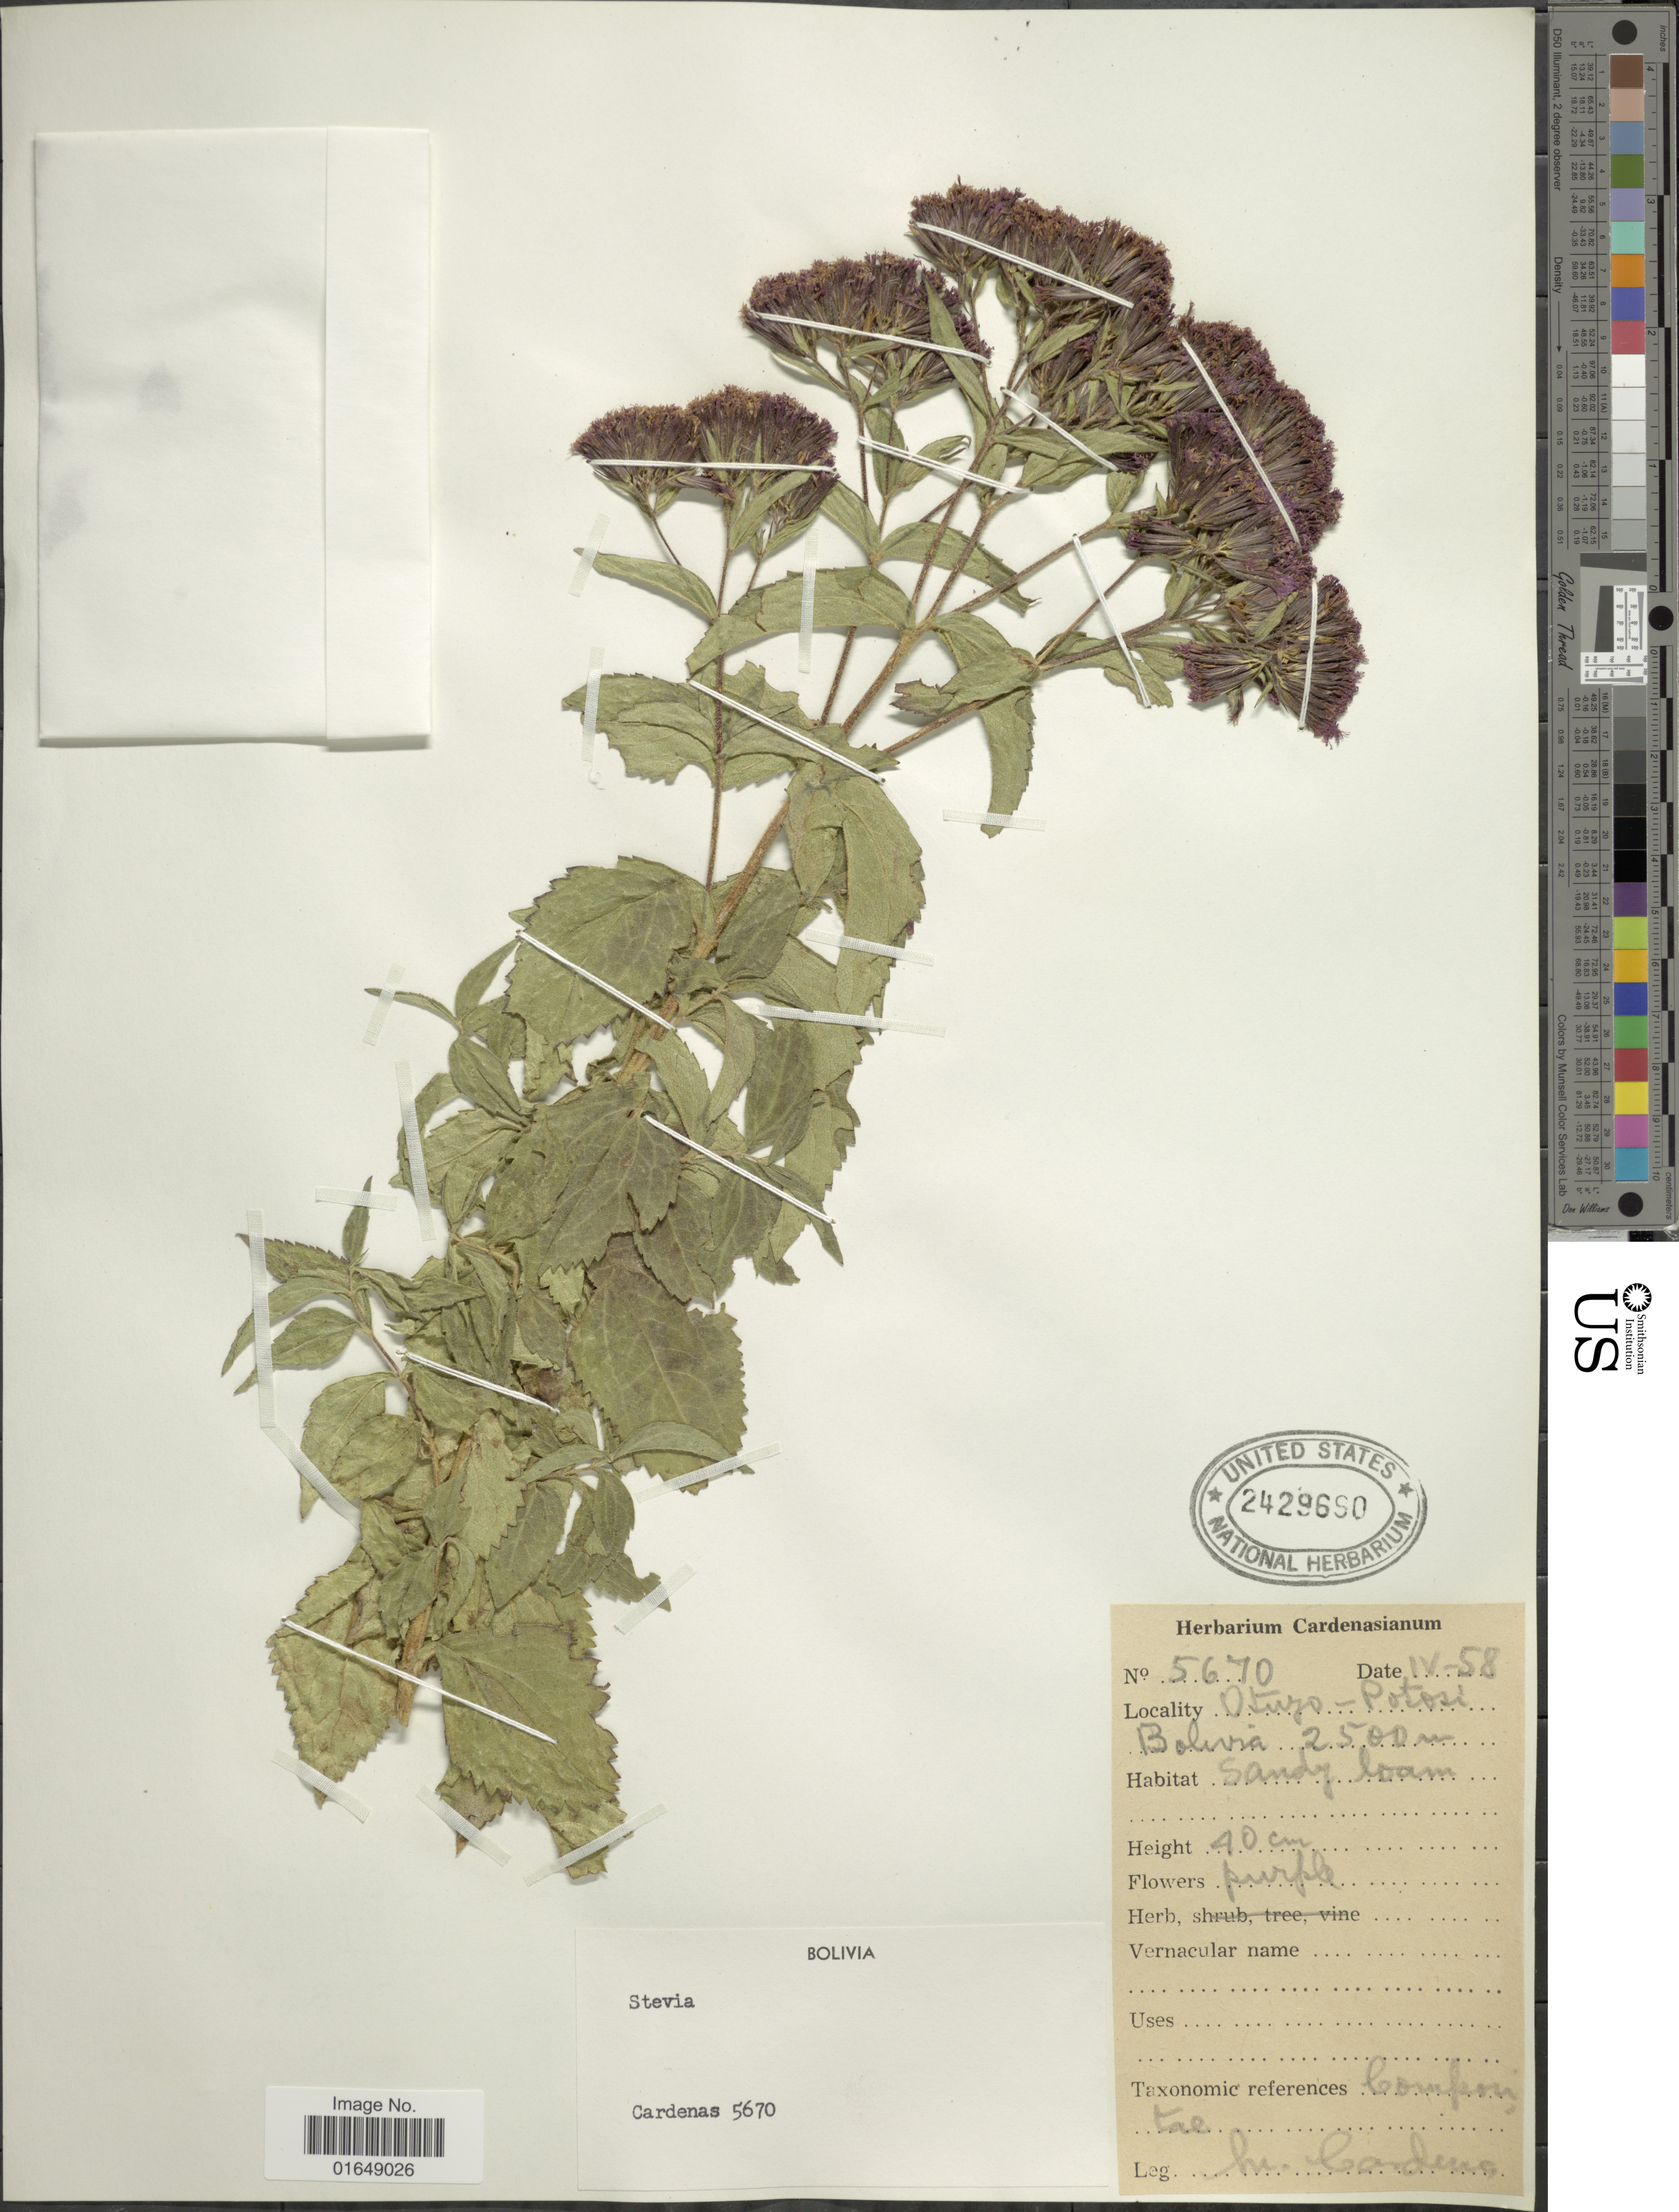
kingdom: Plantae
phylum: Tracheophyta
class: Magnoliopsida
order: Asterales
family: Asteraceae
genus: Stevia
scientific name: Stevia sp.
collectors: M. Cárdenas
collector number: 5670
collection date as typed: Transcribed d/m/y: /4/58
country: Bolivia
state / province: Potosi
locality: Otuyo-Potosi.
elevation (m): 2500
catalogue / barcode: US 2429690